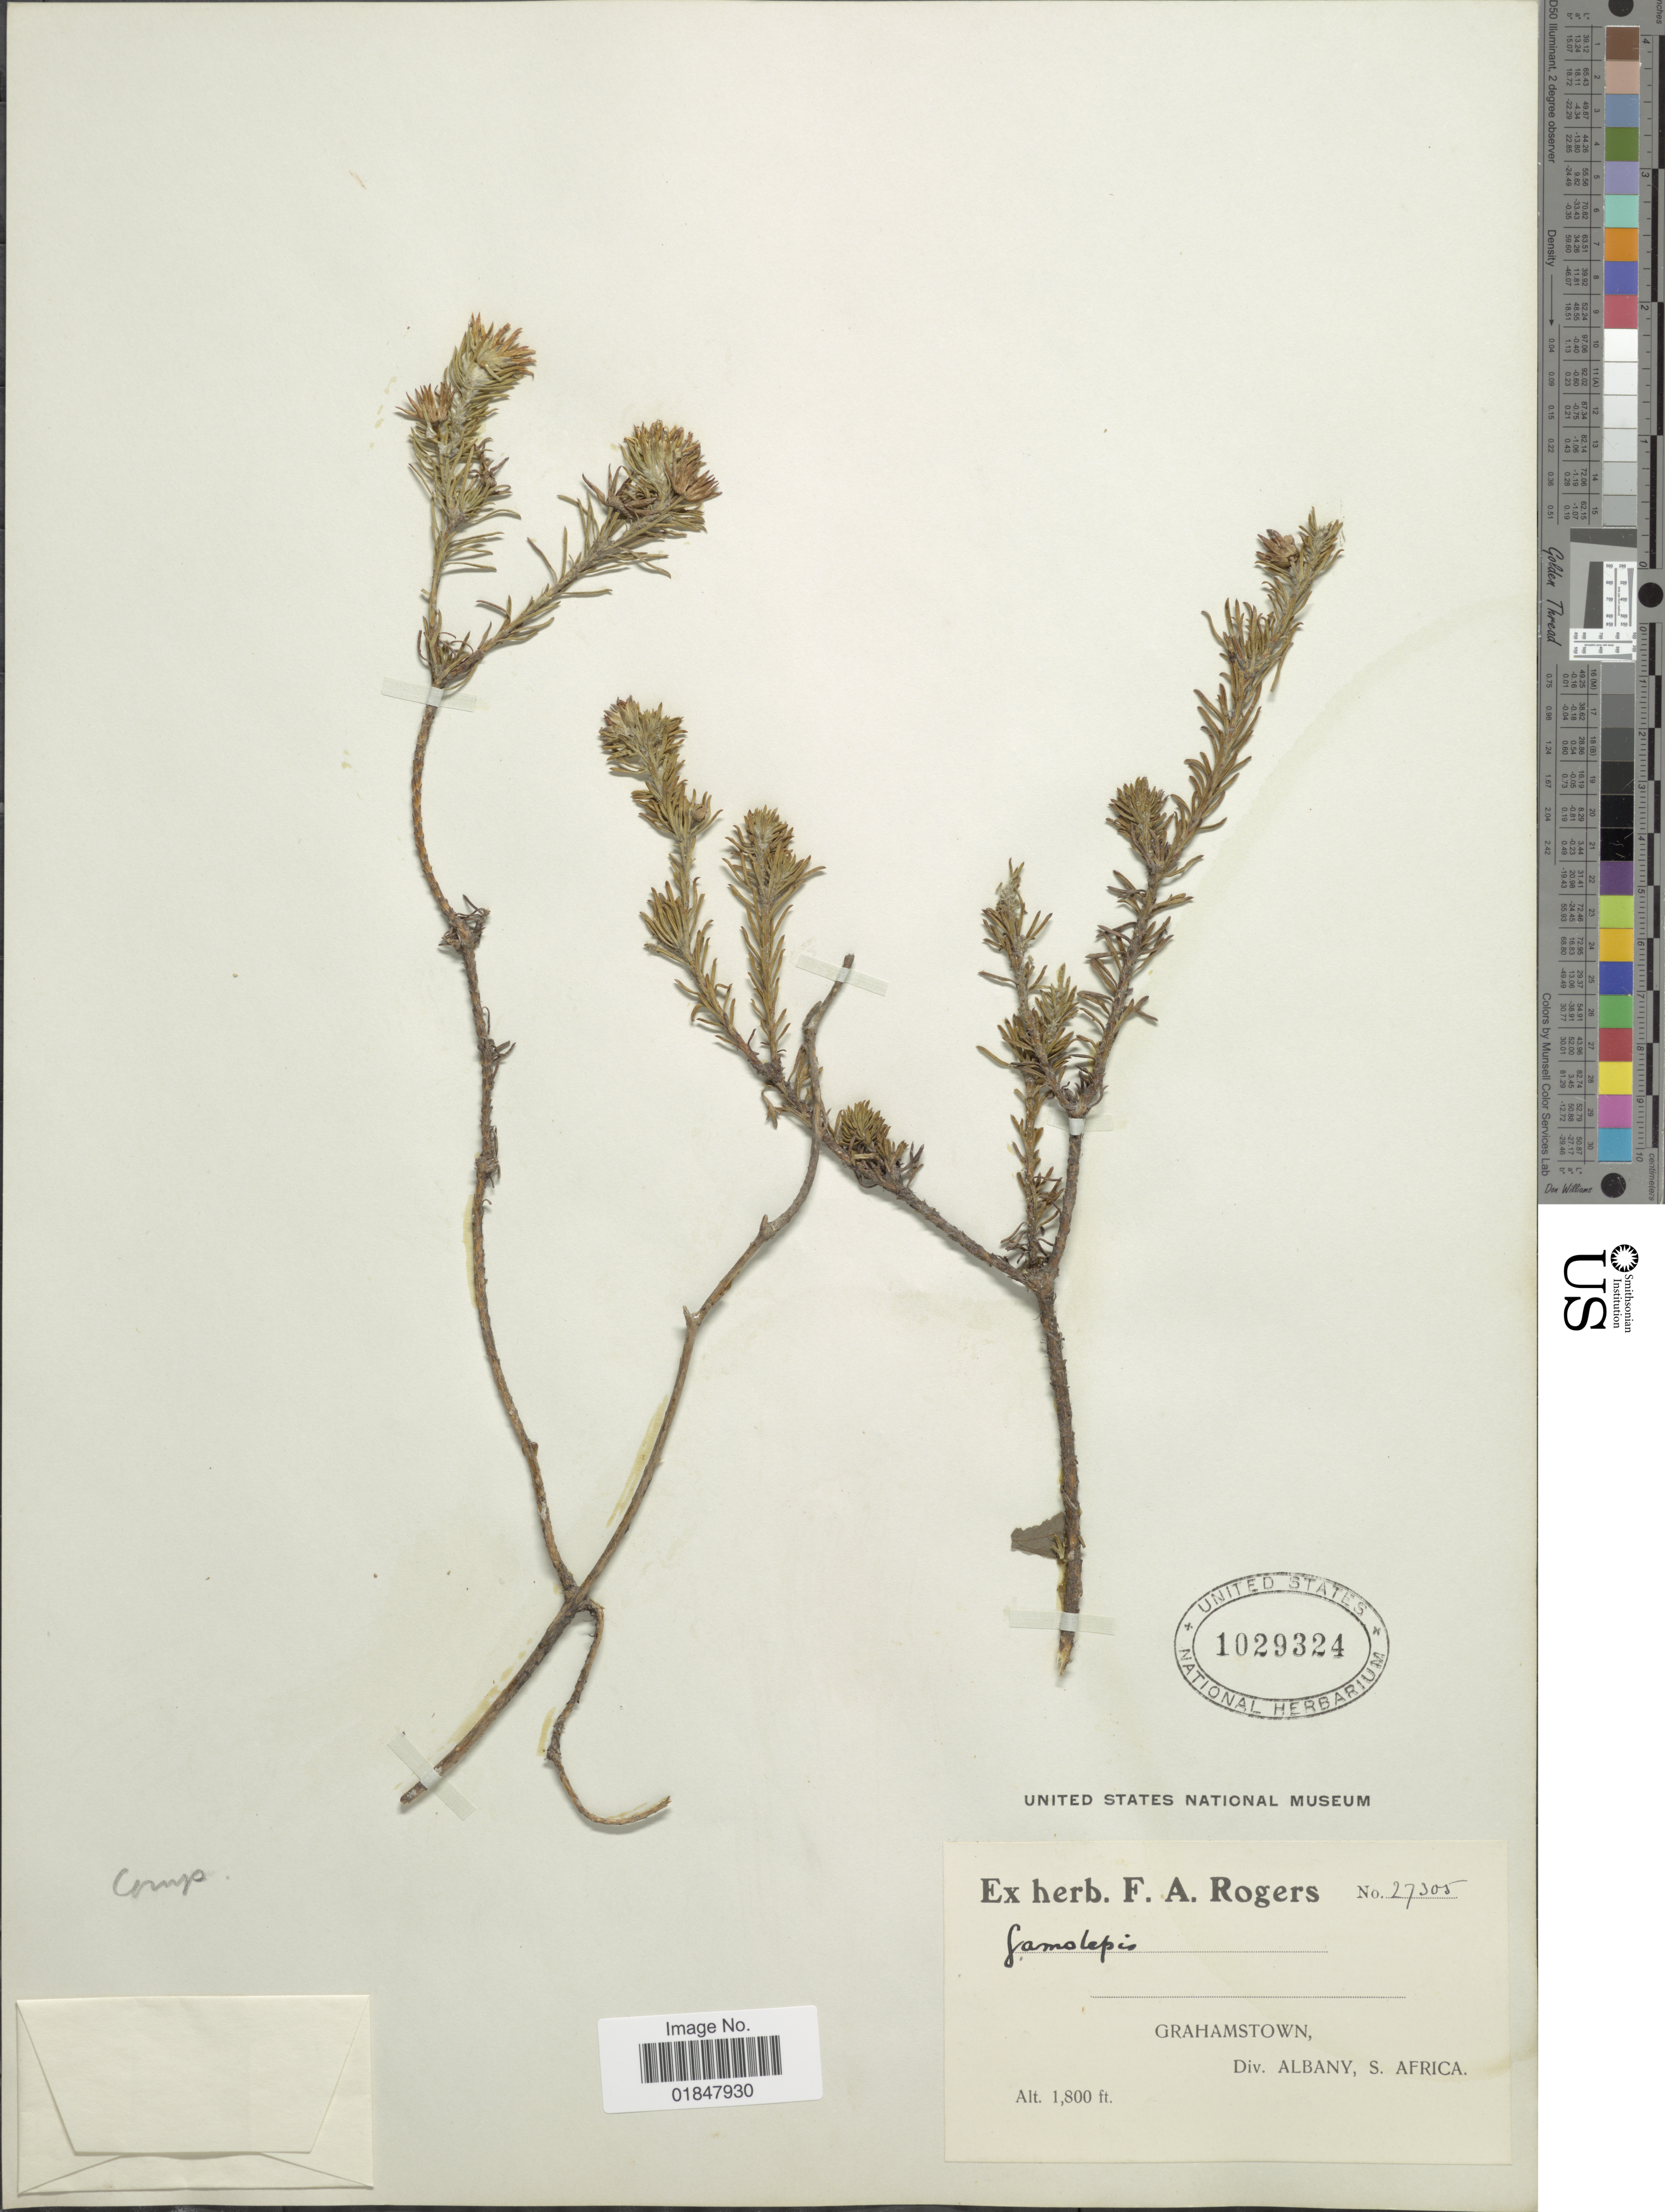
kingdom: Plantae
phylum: Tracheophyta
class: Magnoliopsida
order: Asterales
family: Asteraceae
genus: Steirodiscus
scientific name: Steirodiscus sp.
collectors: ex herb. F. A. Rogers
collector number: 27305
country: South Africa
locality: Grahamstown, Div. Albany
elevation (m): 549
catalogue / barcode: US 1029324